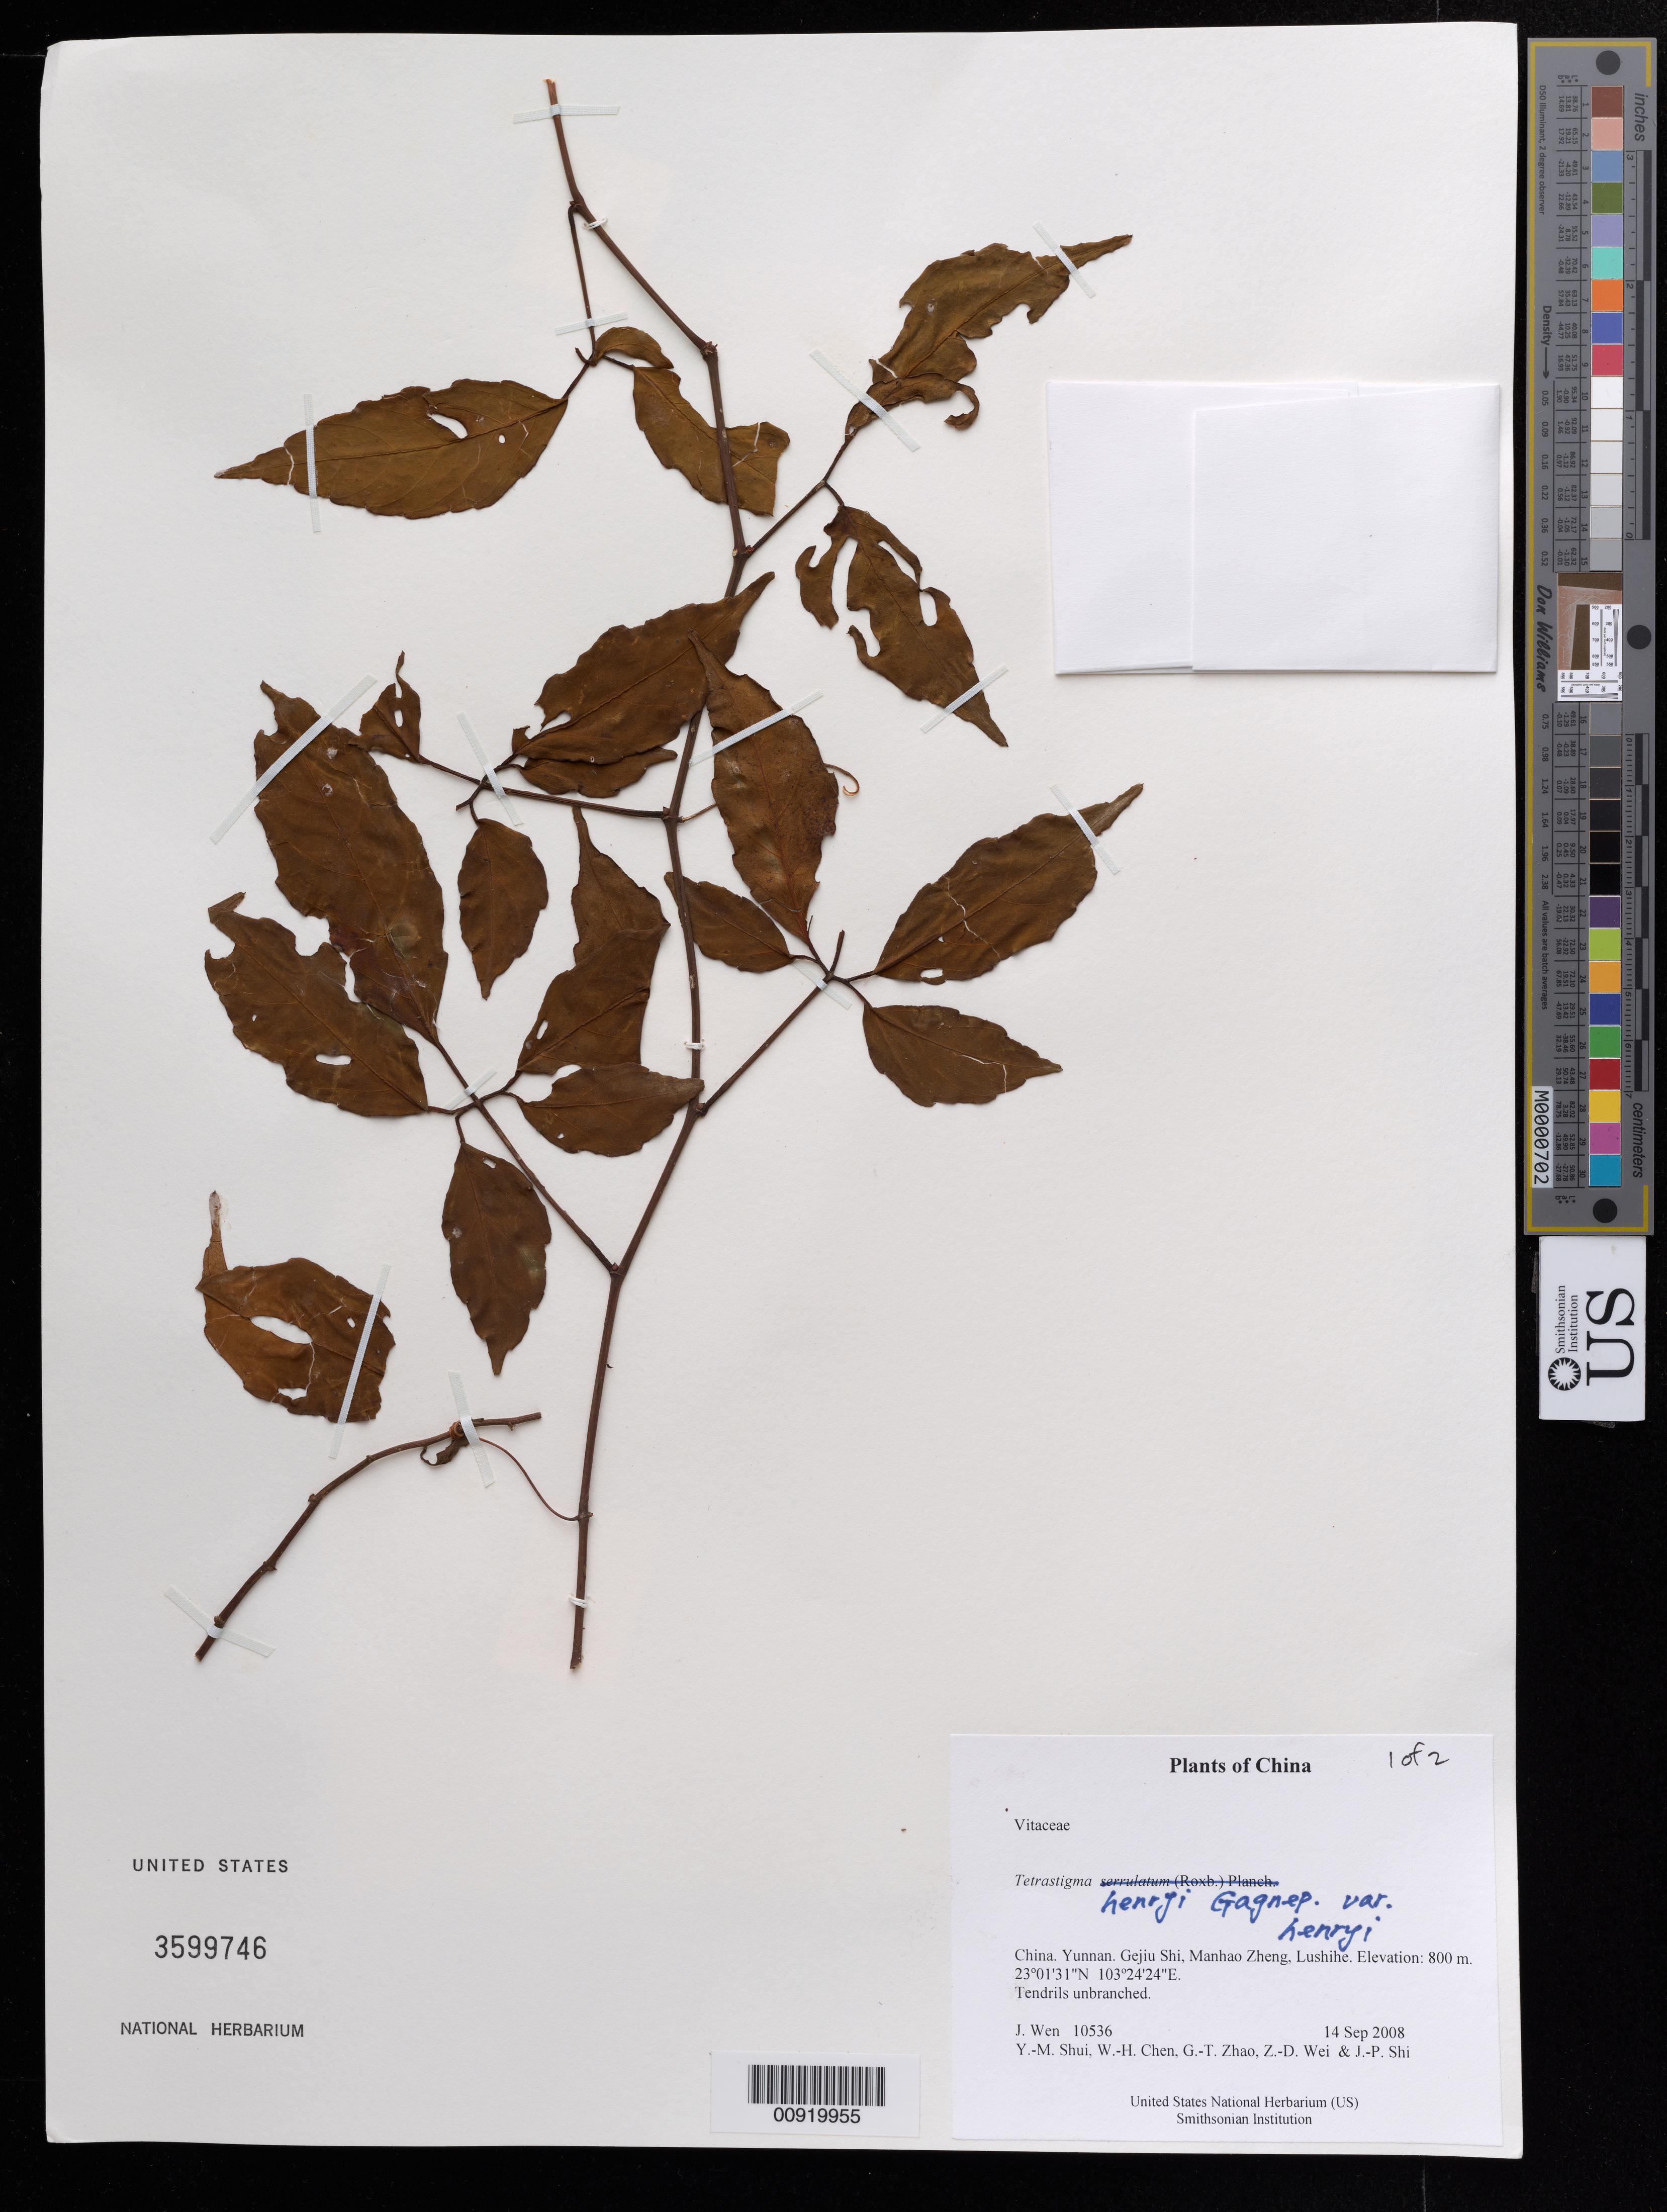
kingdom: Plantae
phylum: Tracheophyta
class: Magnoliopsida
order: Vitales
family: Vitaceae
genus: Tetrastigma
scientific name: Tetrastigma henryi var. henryi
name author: Gagnep.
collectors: J. Wen, Y. Shui, W. Chen, G. Zhao, Z. Wei & J. Shi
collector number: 10536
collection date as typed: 14 Sep 2008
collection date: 2008-09-14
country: China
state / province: Yunnan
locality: Gejiu Shi, Manhao Zheng, Lushihe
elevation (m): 800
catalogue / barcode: US 3599746